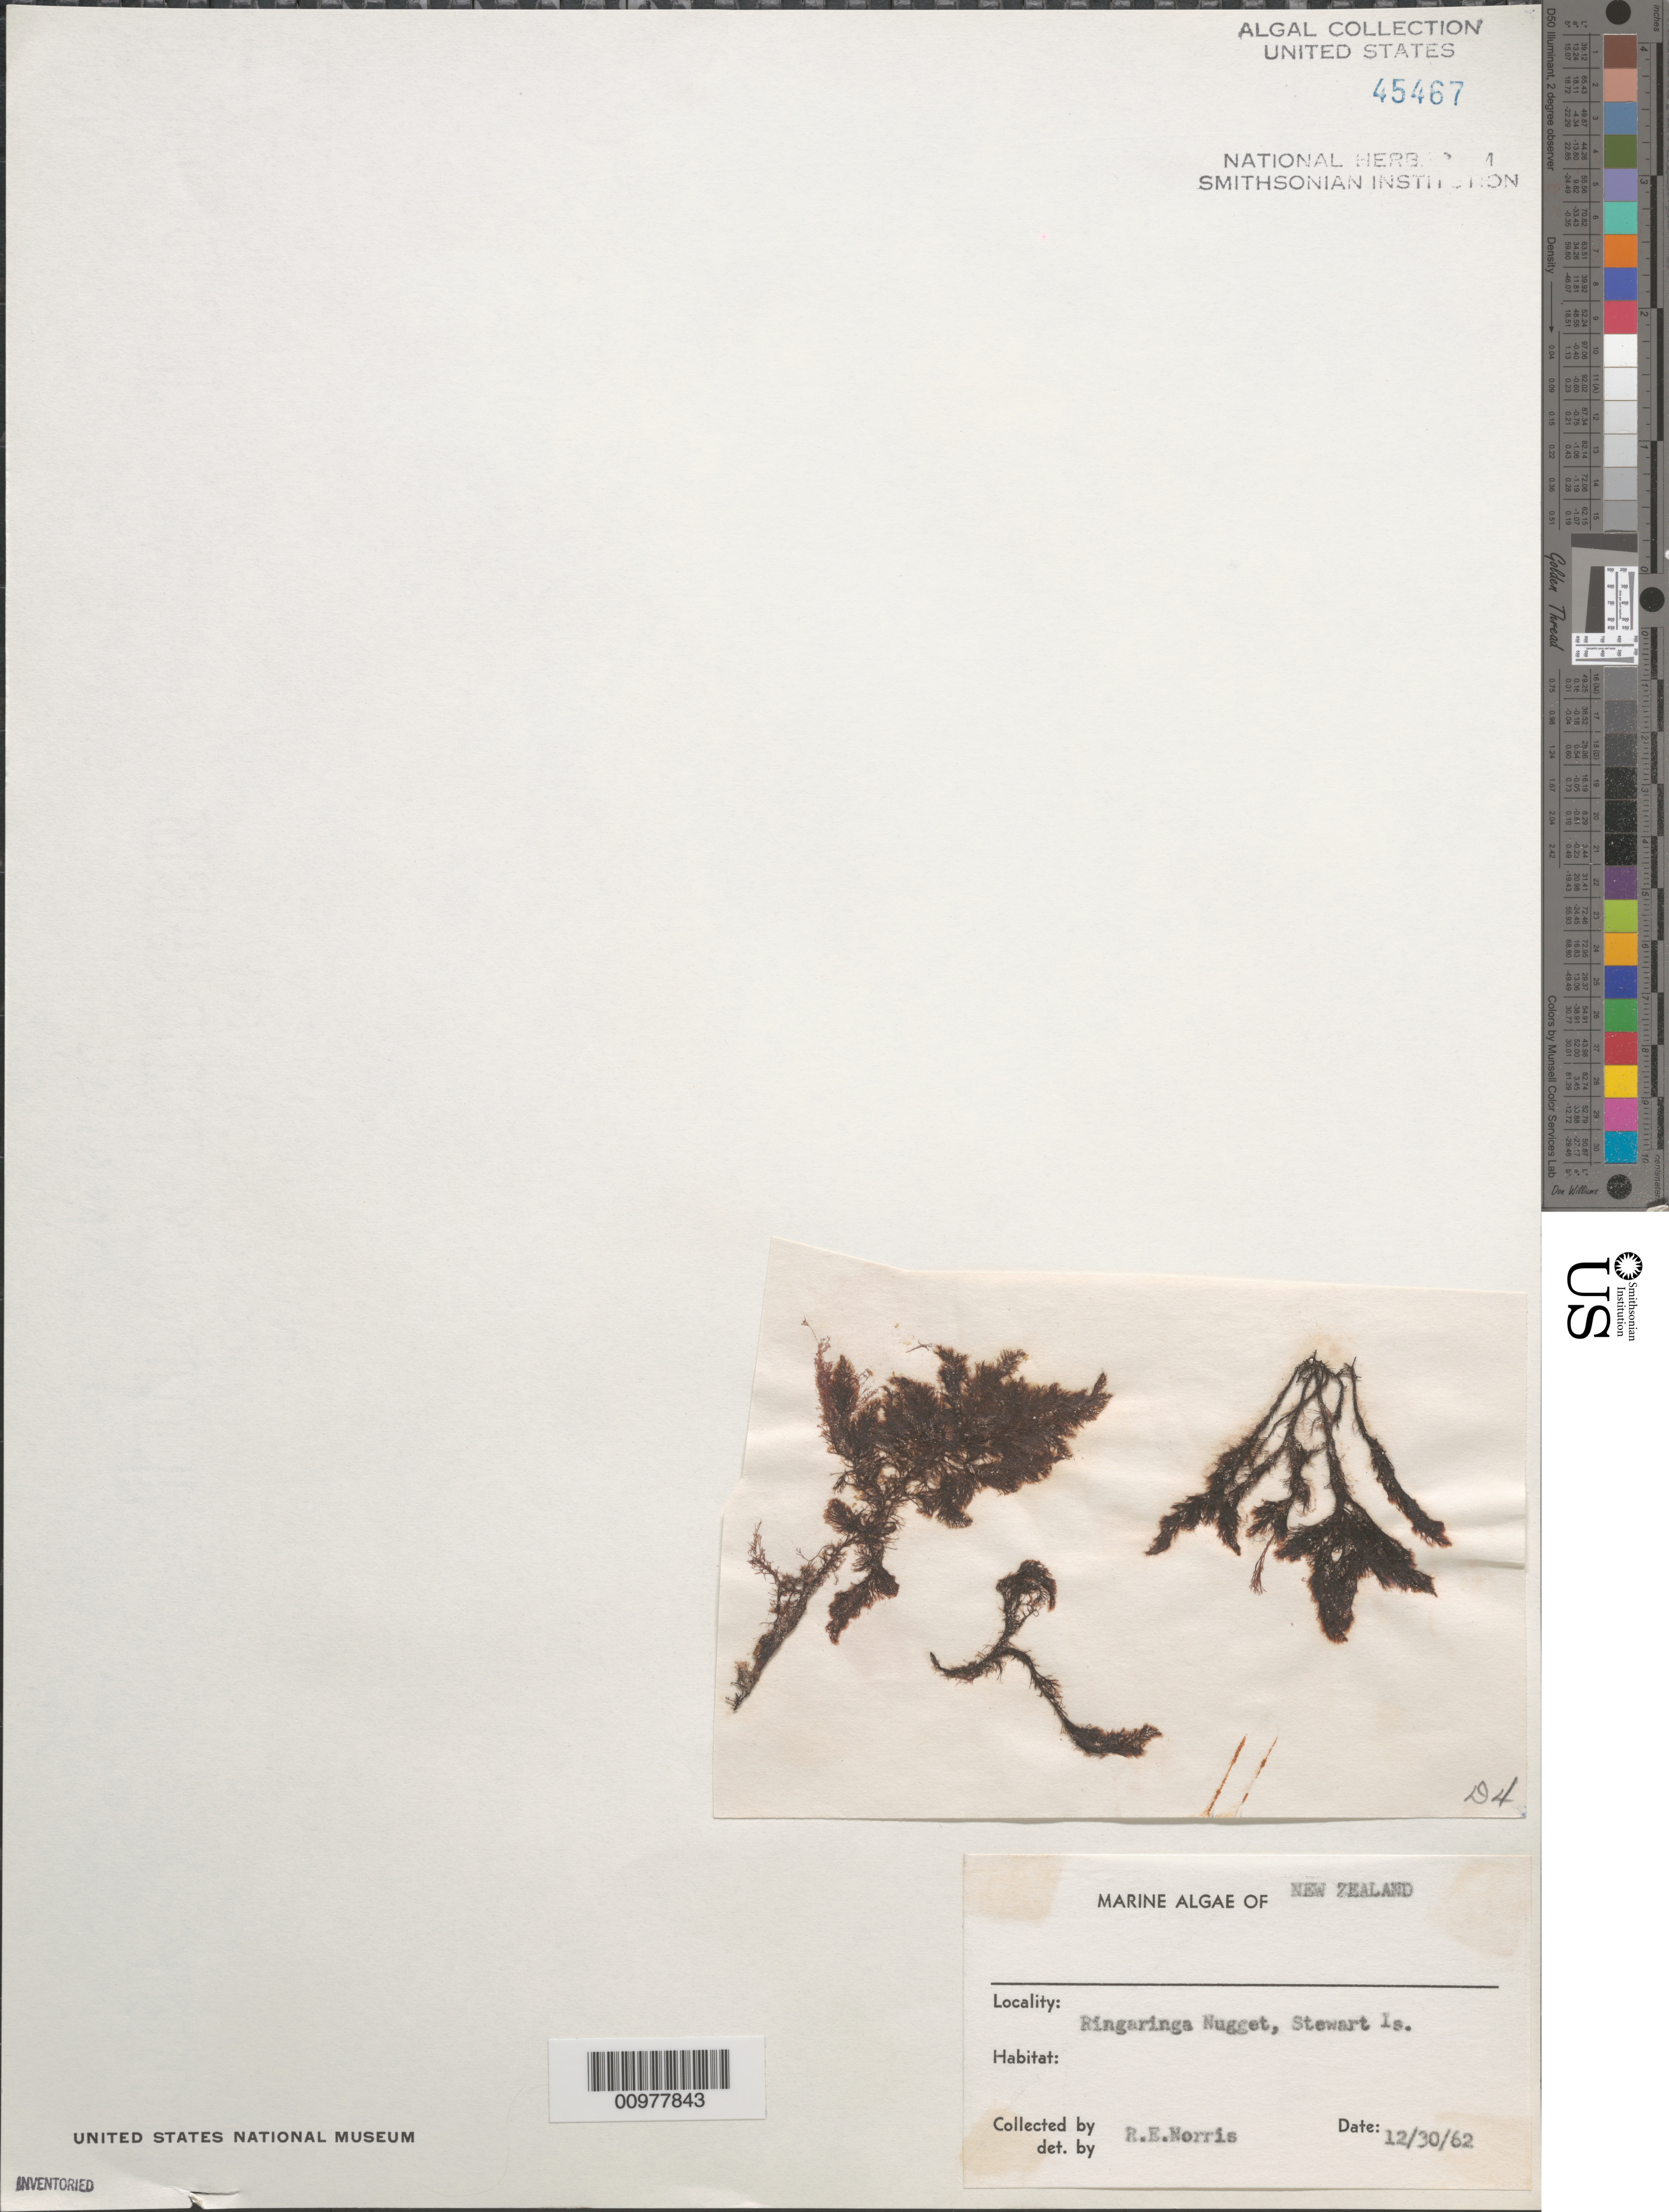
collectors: R. E. Norris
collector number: D-4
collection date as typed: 30 Dec 1962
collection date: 1962-12-30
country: New Zealand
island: Stewart Island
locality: Ringaringa Nugget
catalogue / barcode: US 45467